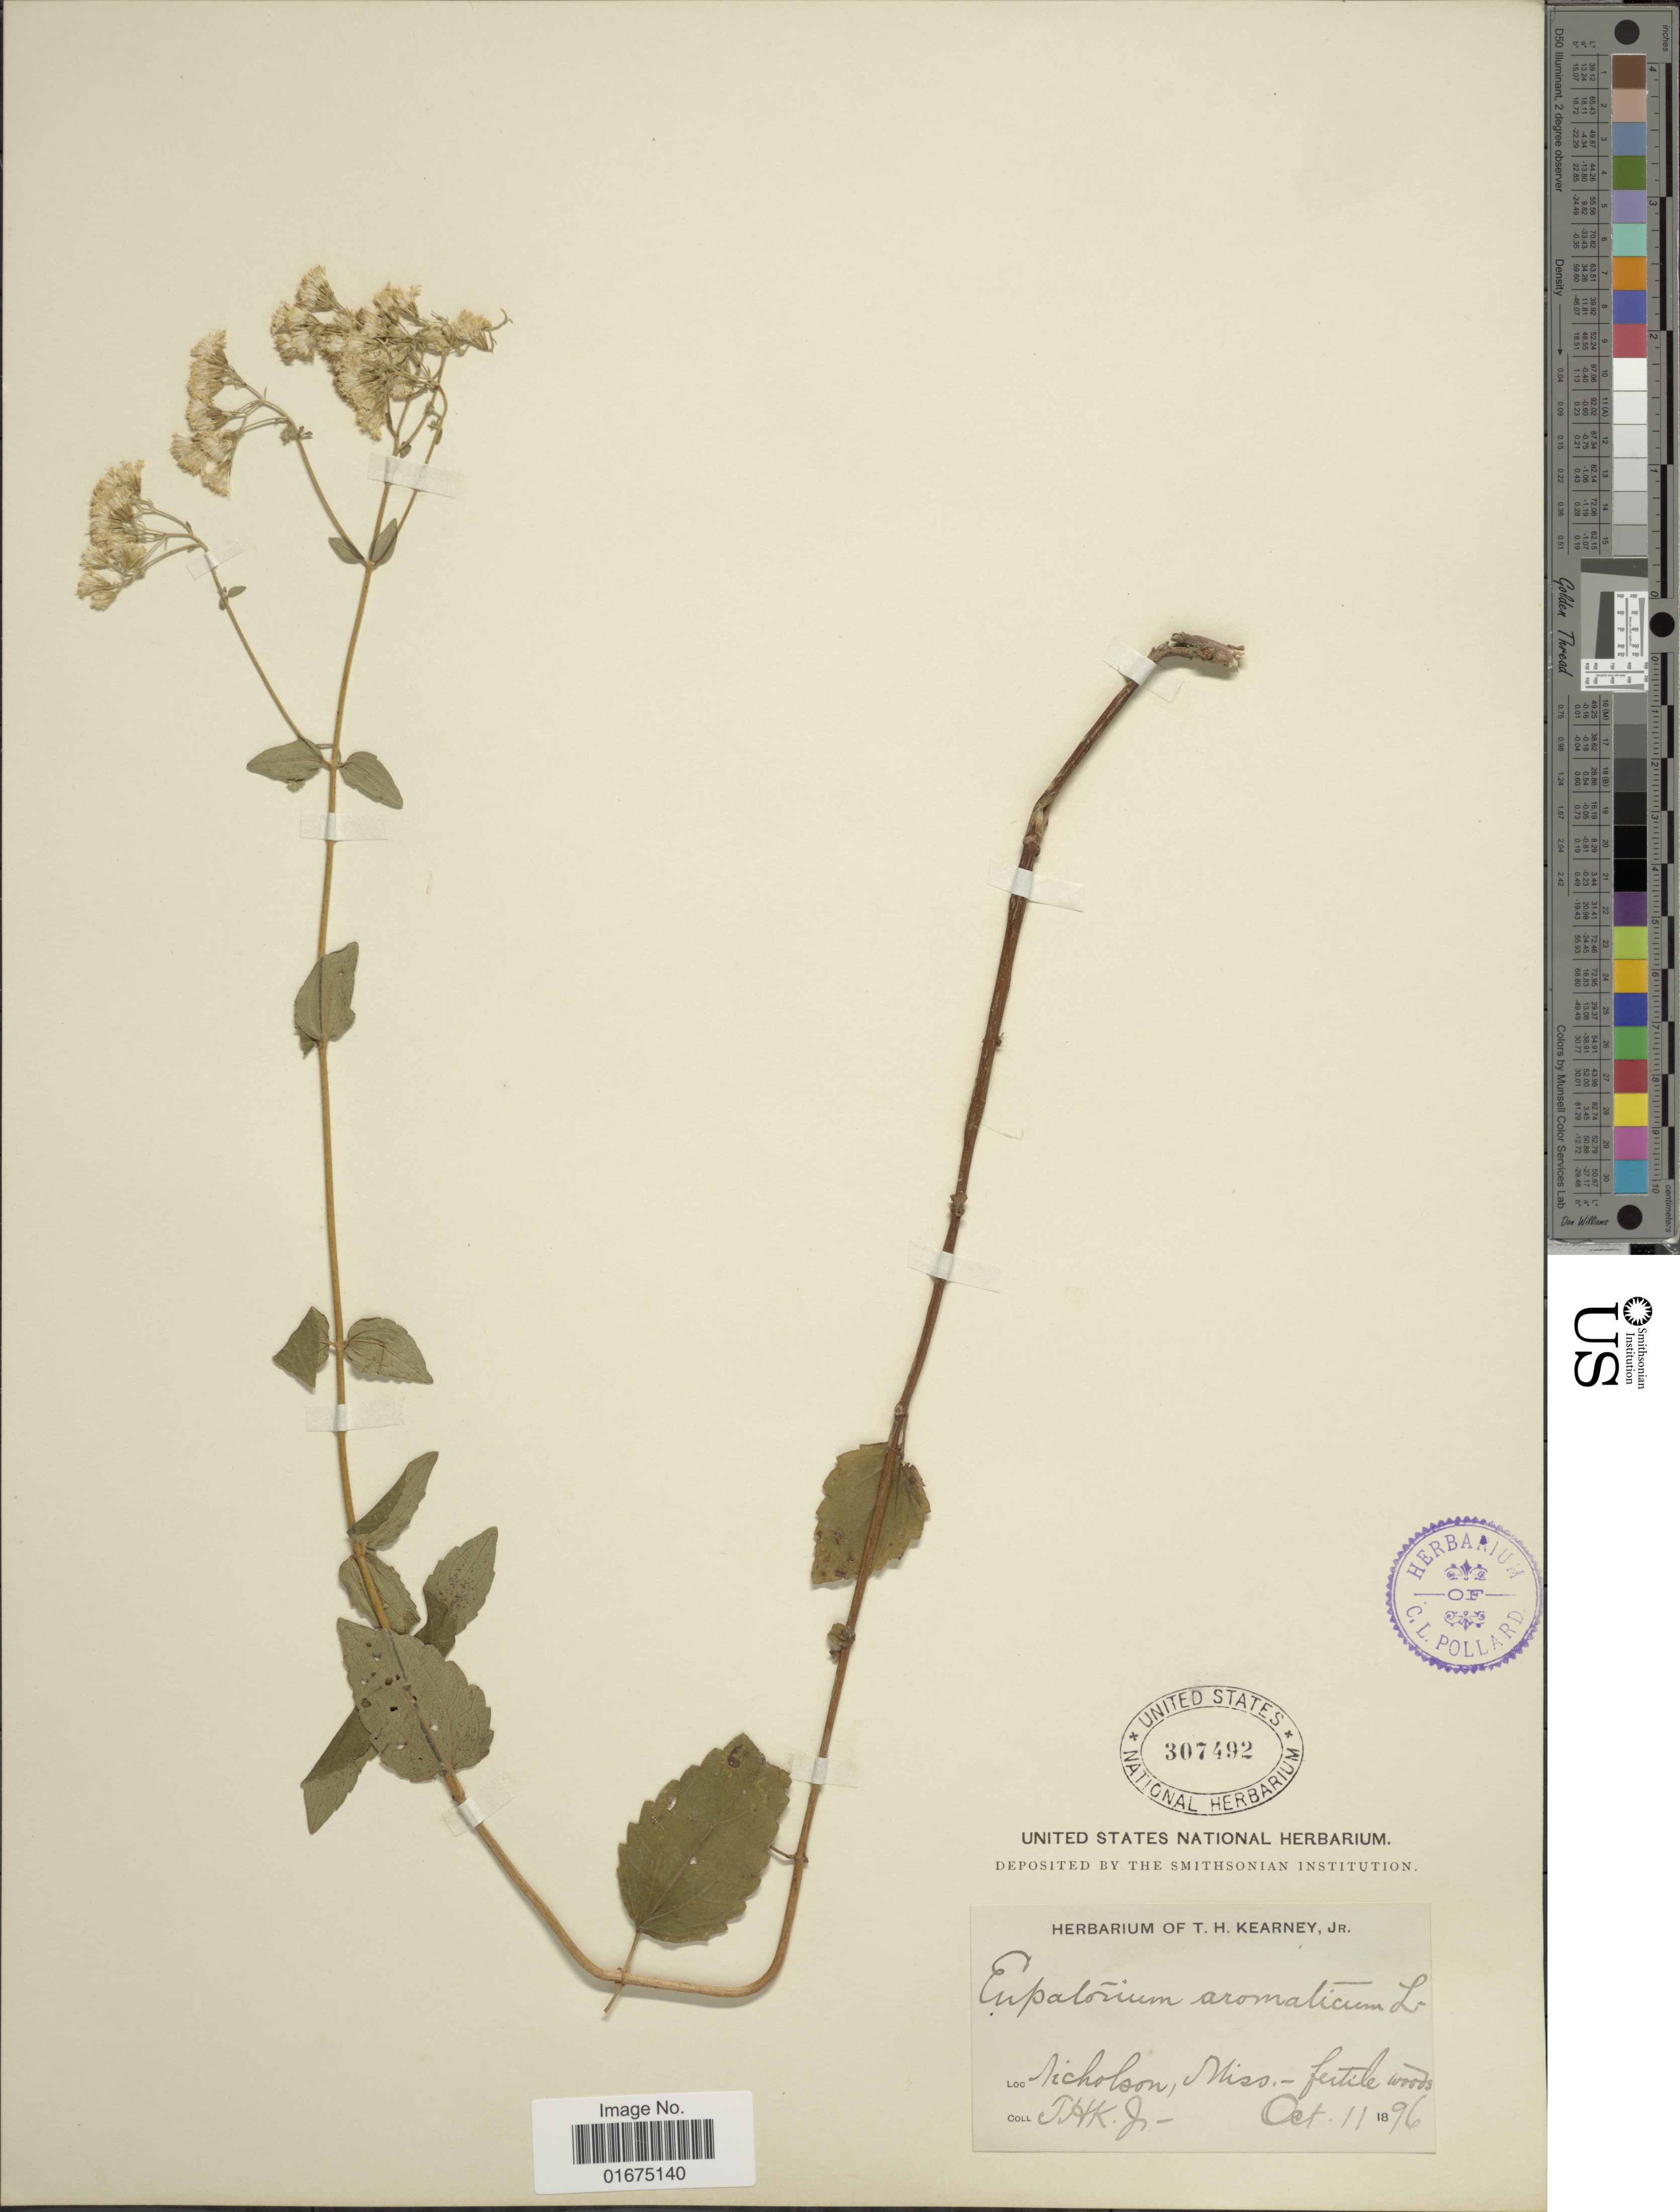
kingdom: Plantae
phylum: Tracheophyta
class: Magnoliopsida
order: Asterales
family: Asteraceae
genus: Ageratina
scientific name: Ageratina aromatica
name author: (L.) Spach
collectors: T. H. Kearney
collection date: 1896-10-11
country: United States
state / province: Mississippi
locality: Nicholson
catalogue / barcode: US 307492